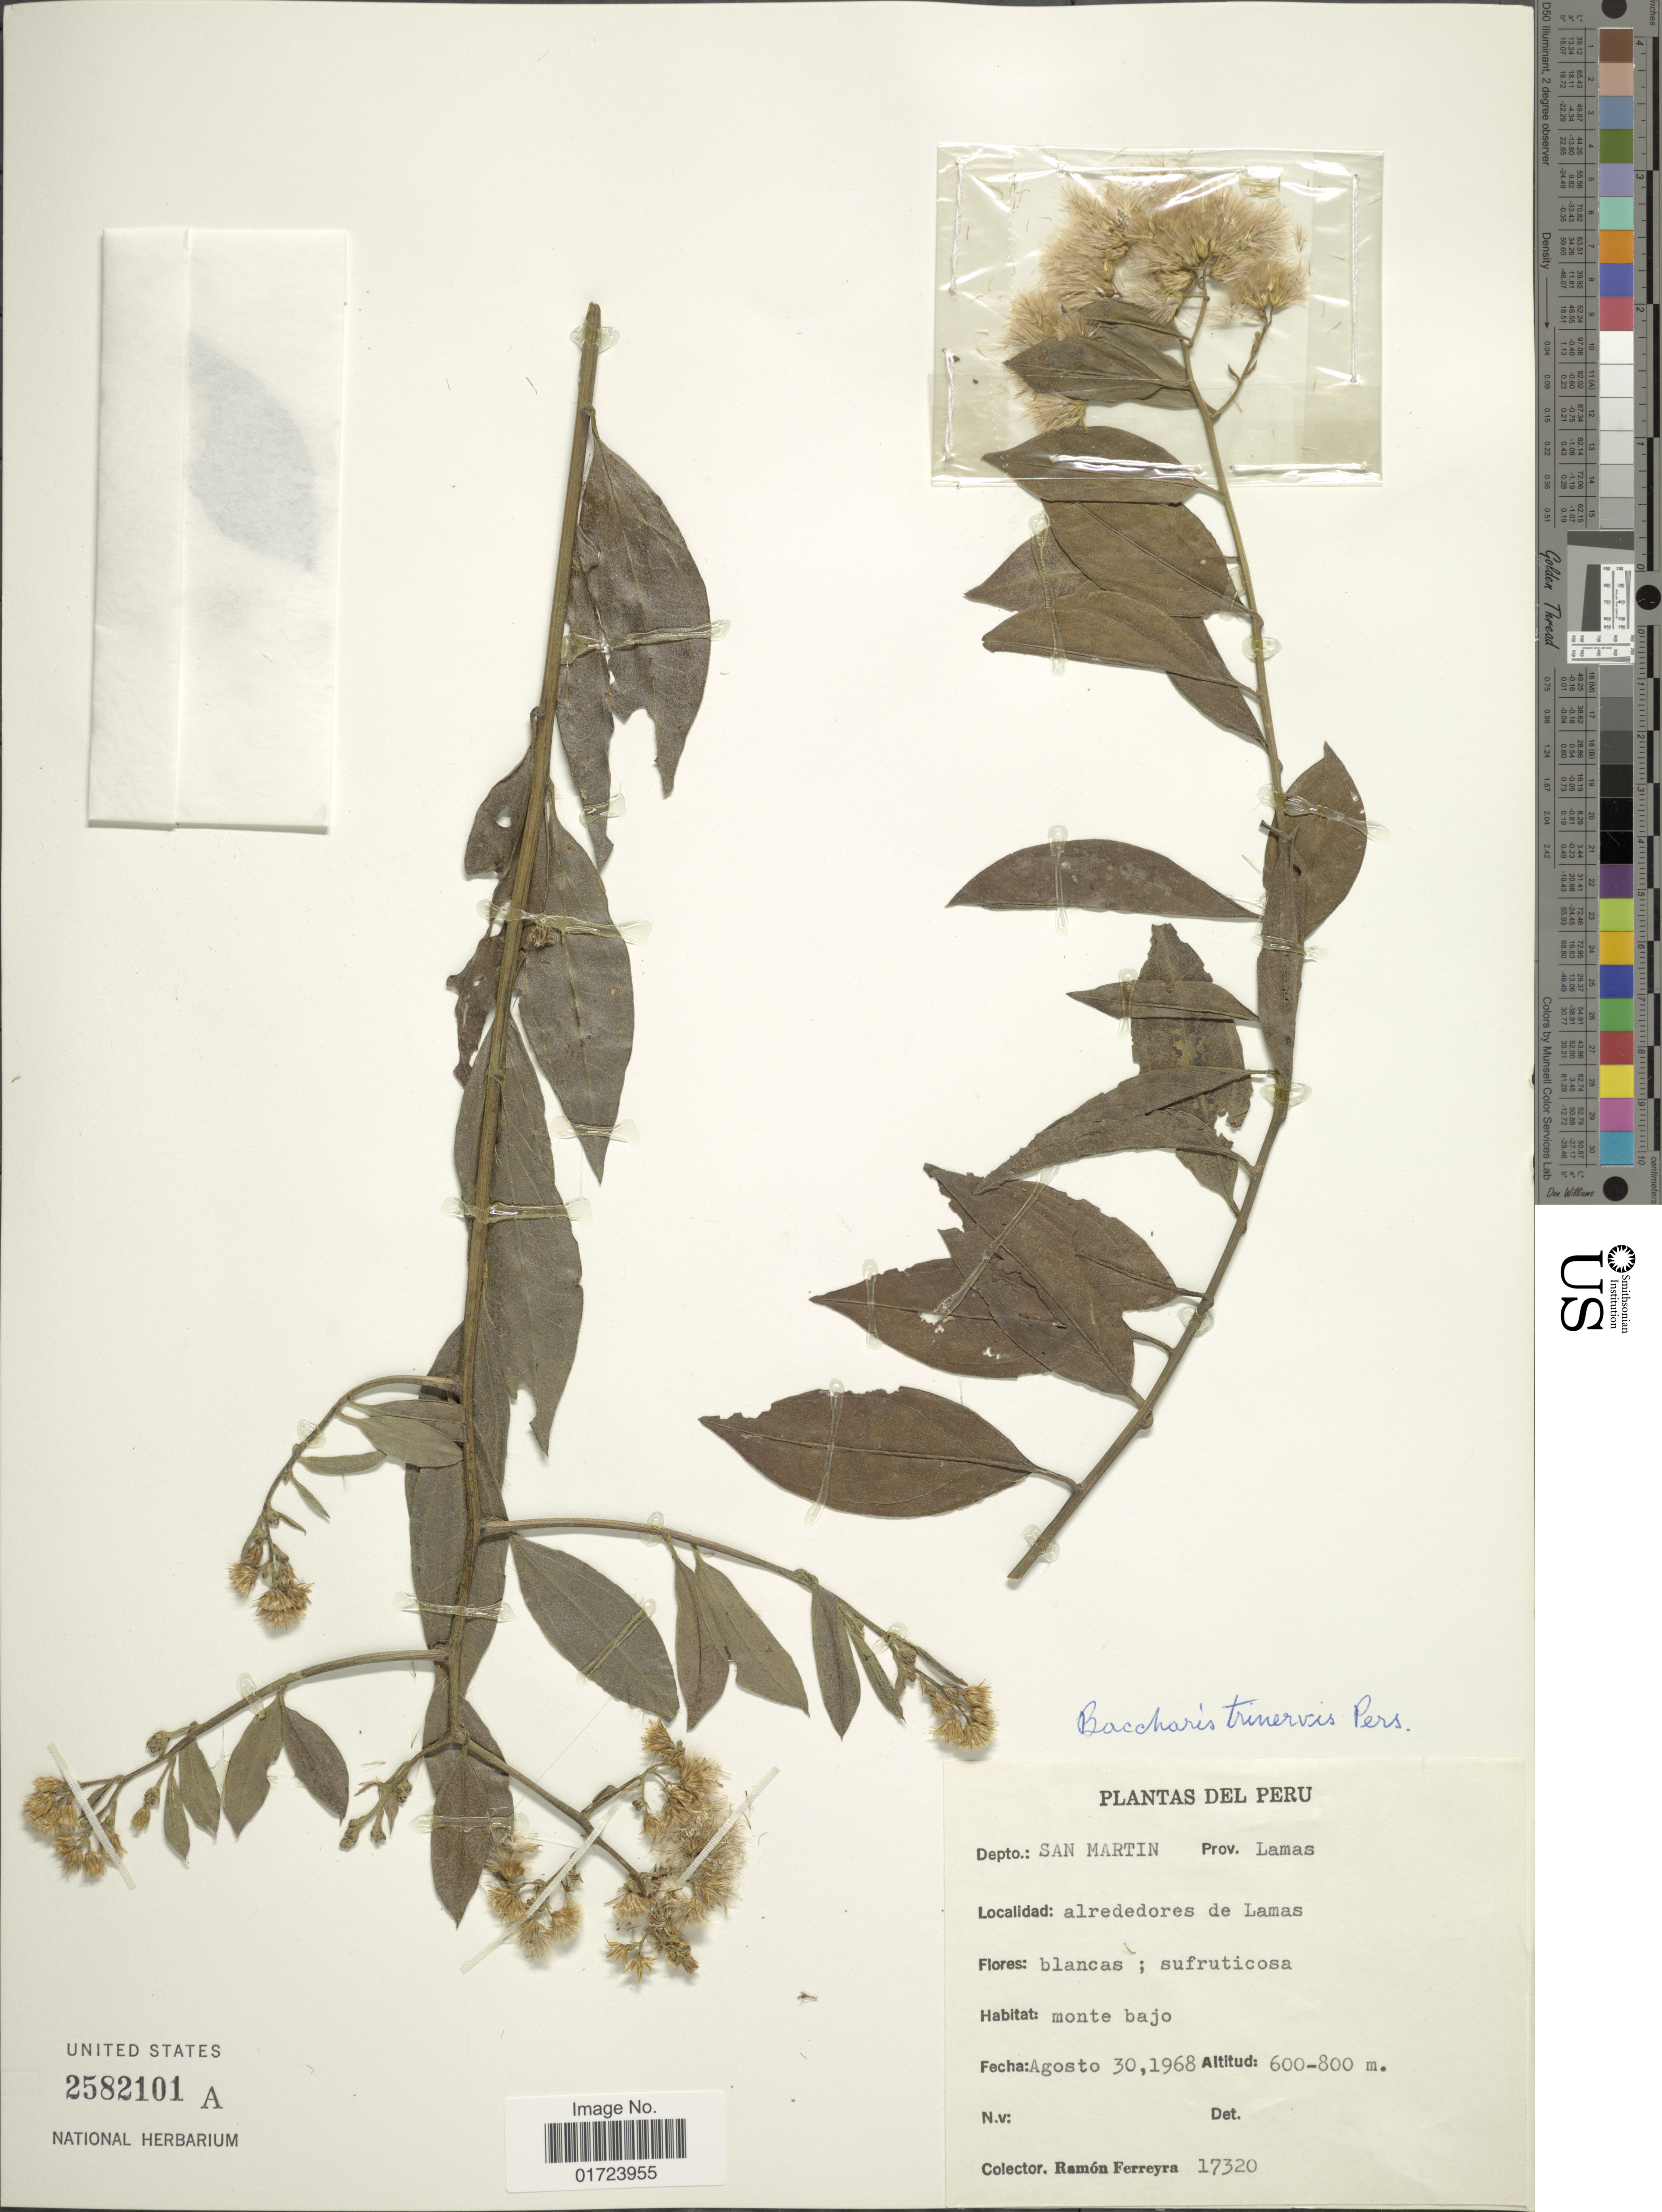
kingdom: Plantae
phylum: Tracheophyta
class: Magnoliopsida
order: Asterales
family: Asteraceae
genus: Baccharis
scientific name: Baccharis trinervis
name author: (Lam.) Pers.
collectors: R. A. Ferreyra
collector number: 17320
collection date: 1968-08-30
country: Peru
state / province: San Martín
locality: Dept.: San Martin, Prov. Lamas.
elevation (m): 600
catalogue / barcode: US 2582101A